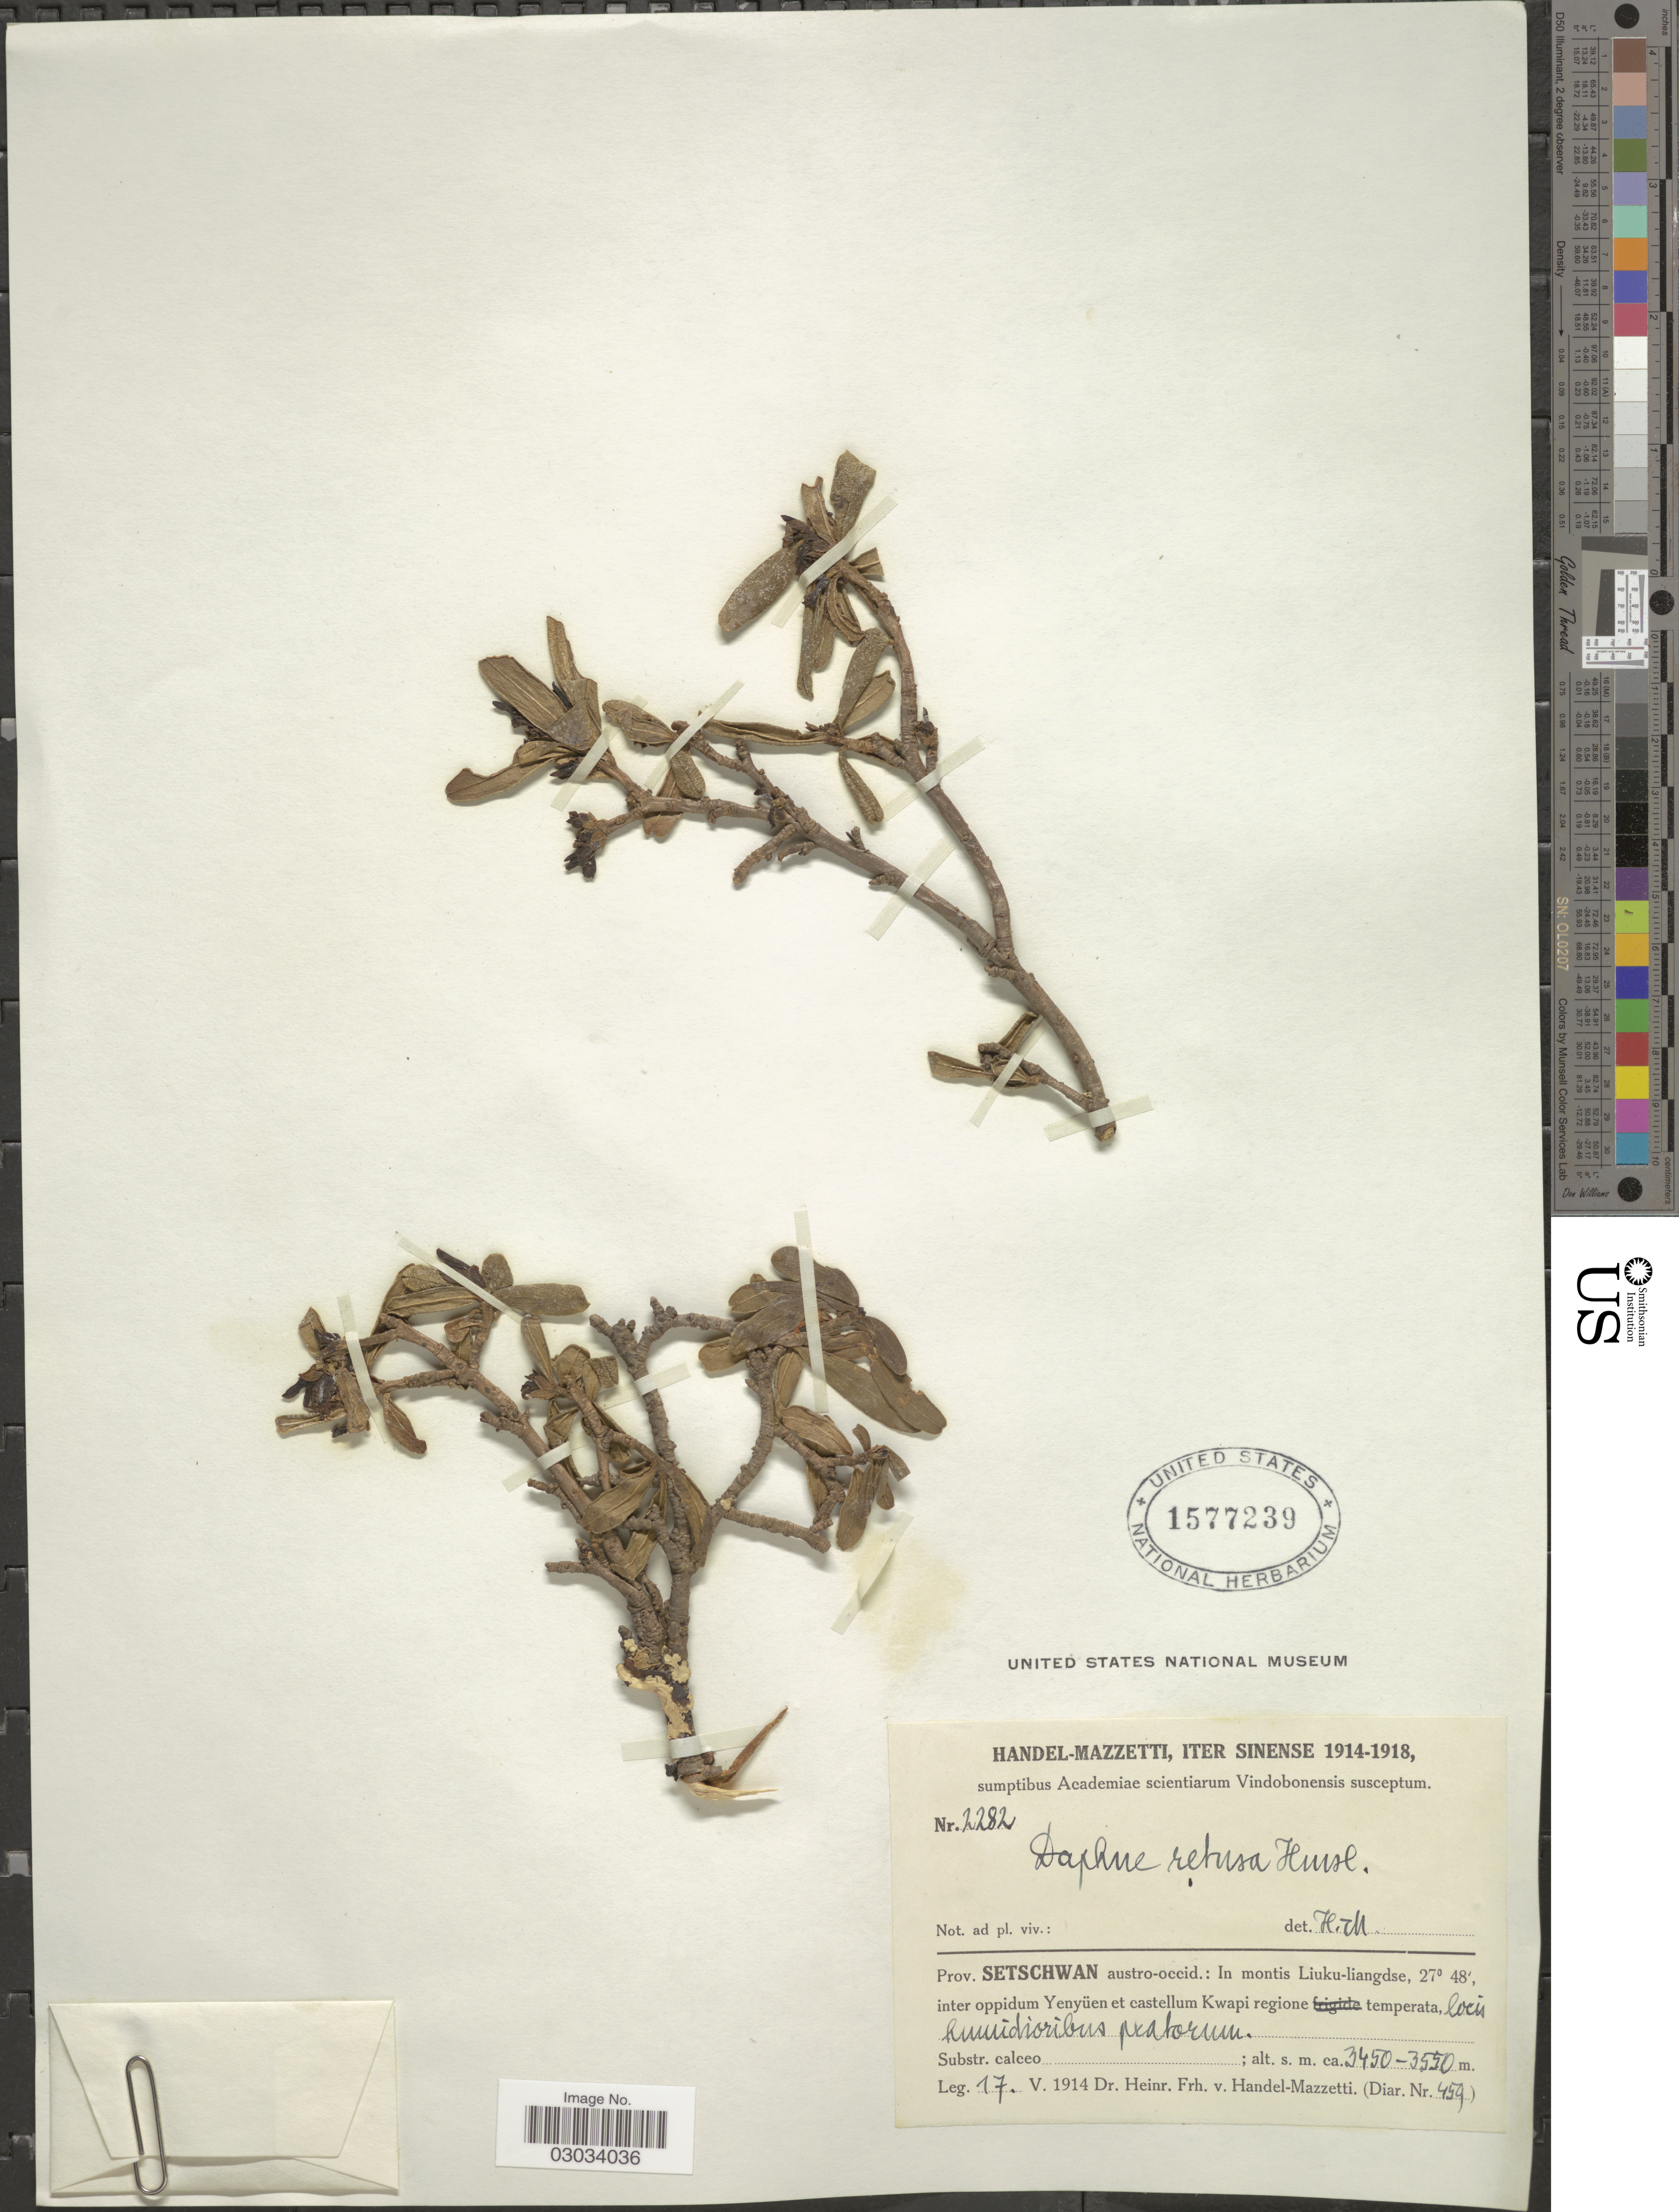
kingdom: Plantae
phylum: Tracheophyta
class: Magnoliopsida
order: Malvales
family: Thymelaeaceae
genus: Daphne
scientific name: Daphne retusa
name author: Hemsl.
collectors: H. Handel-Mazzetti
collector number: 2282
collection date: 1914-05-17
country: China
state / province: Sichuan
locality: Prov. Setschwan austro-occid.: In montis Liuku-liangdse, inter oppidum Yenyüen et castellum Kwapi regione temperata, bois [interpreted] humidioribus [interpreted] pratorum.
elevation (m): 3450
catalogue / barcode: US 1577239